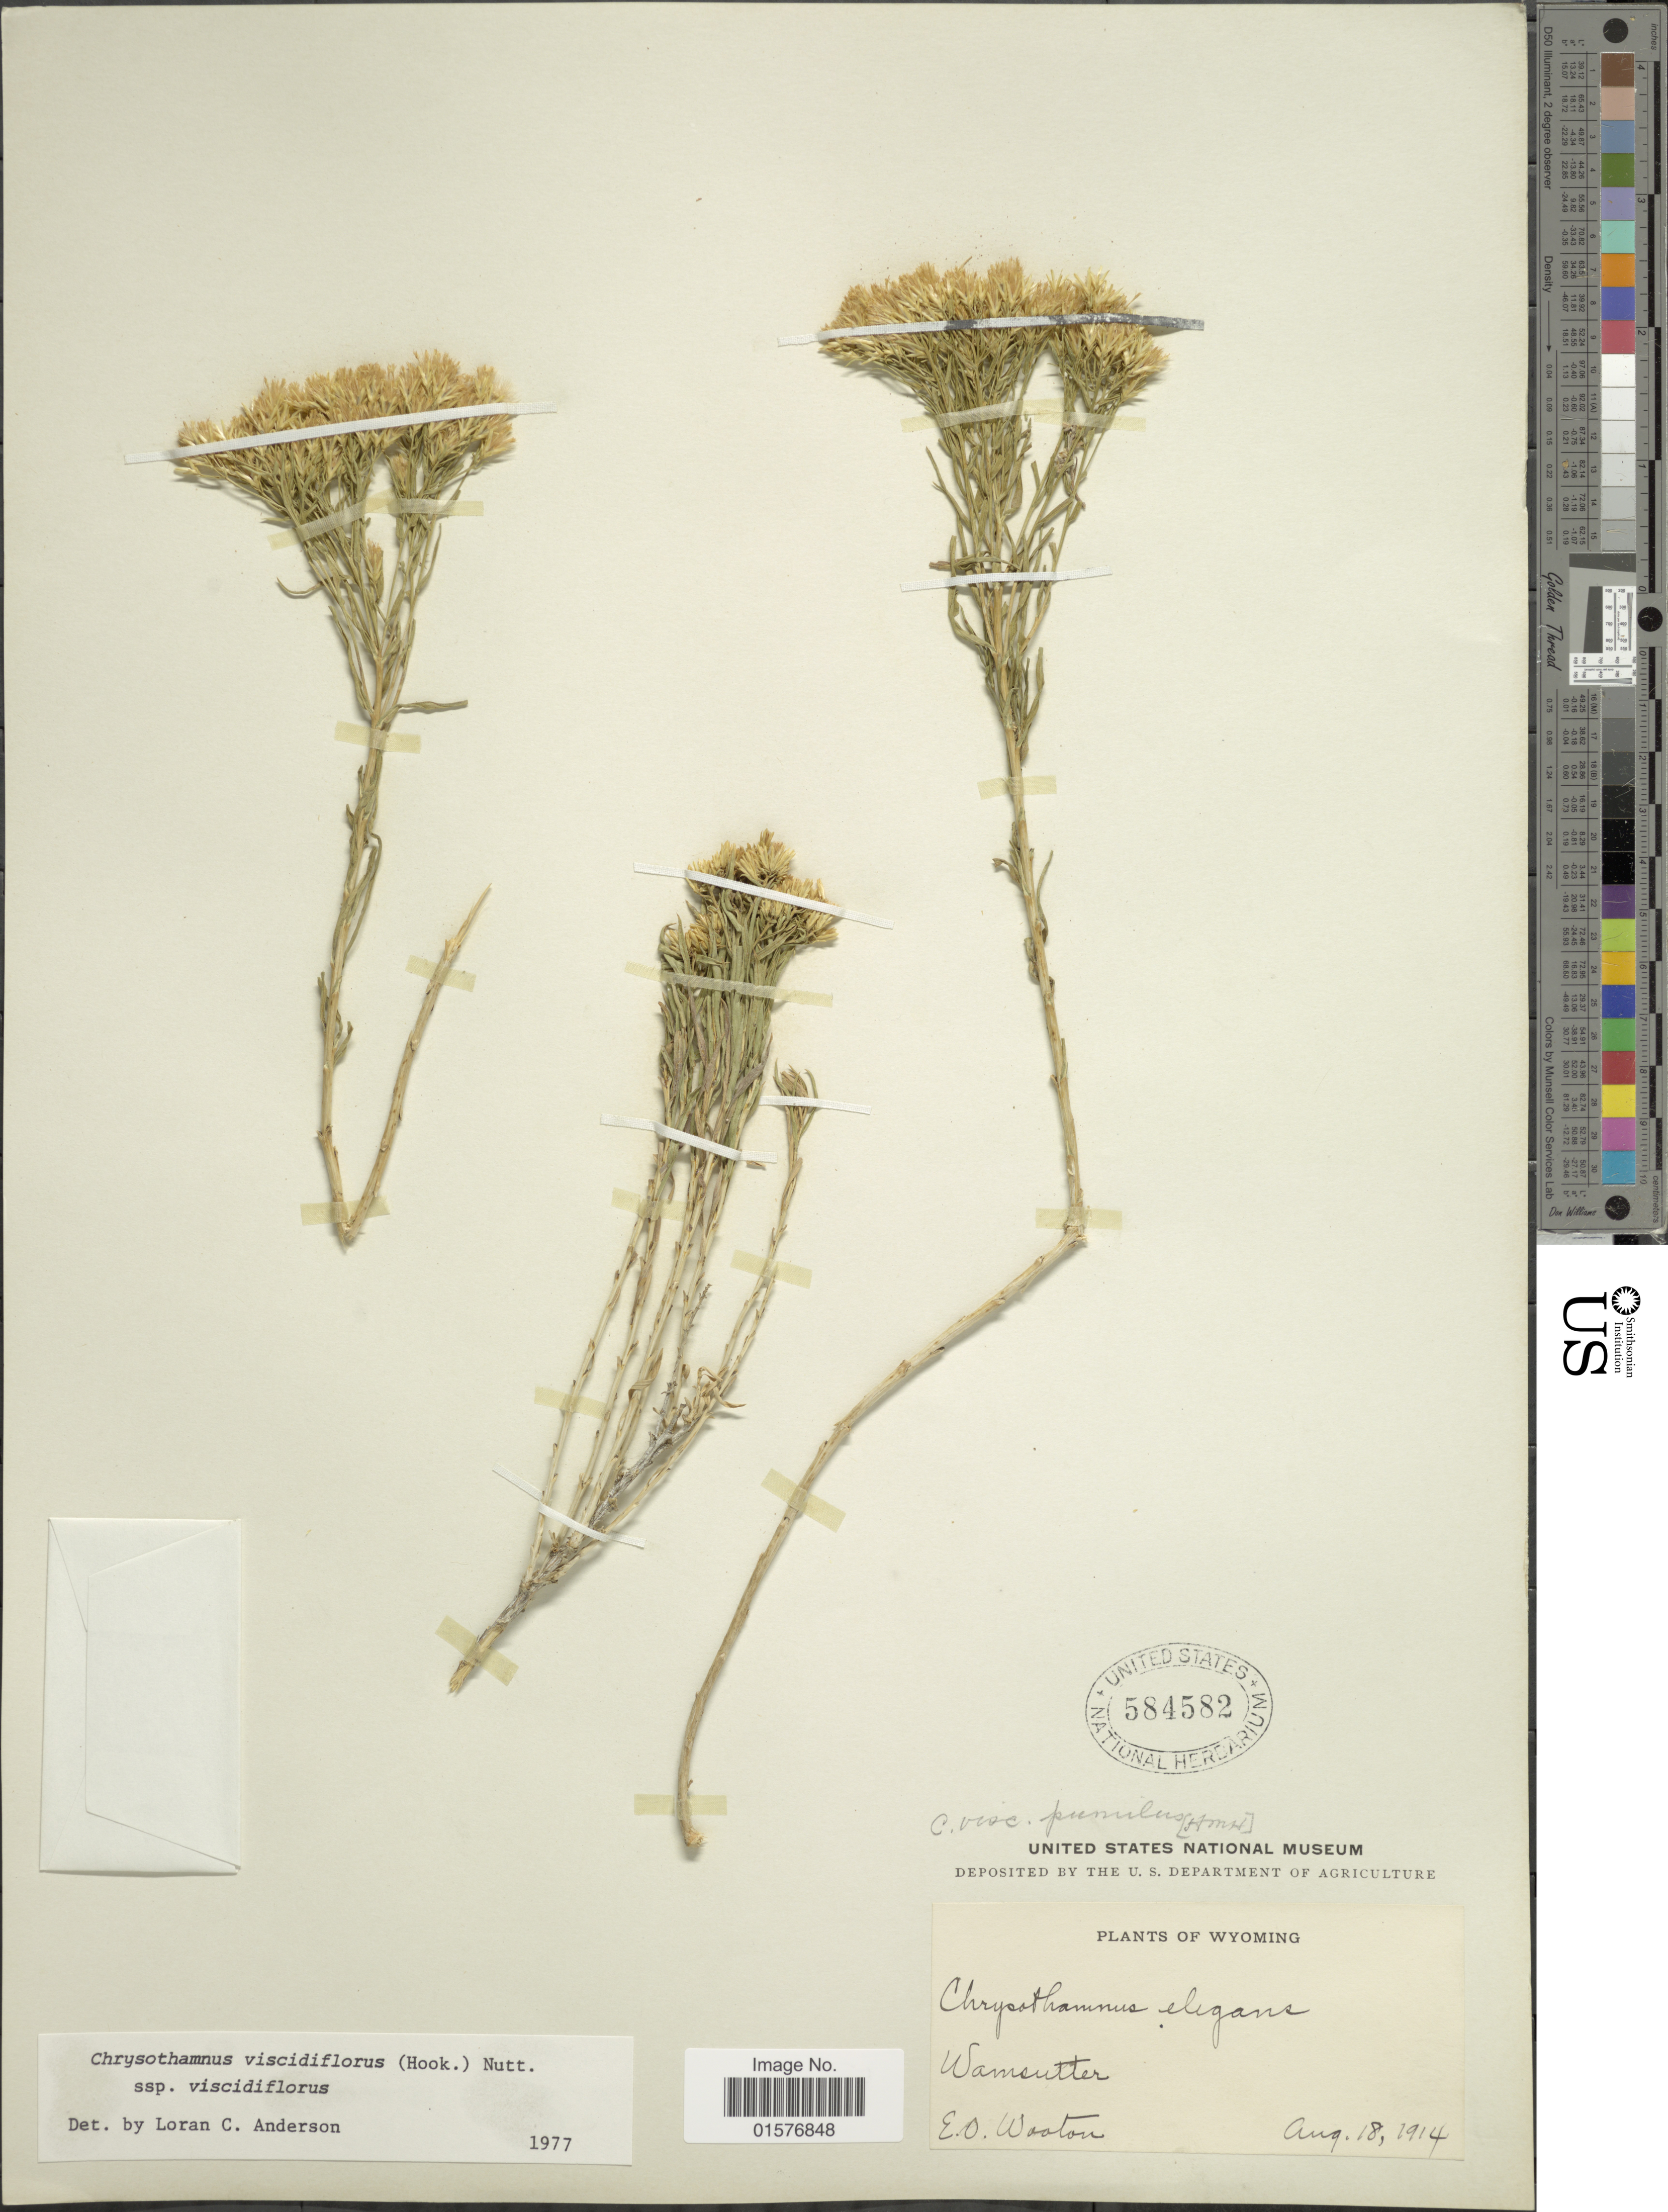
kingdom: Plantae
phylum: Tracheophyta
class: Magnoliopsida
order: Asterales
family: Asteraceae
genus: Chrysothamnus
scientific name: Chrysothamnus viscidiflorus subsp. viscidiflorus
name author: (Hook.) Nutt.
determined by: Urbatsch, Lowell E., Curator (LSU), Louisiana State University (UNITED STATES)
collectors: E. O. Wooton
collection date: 1914-08-18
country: United States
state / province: Wyoming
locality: Wamsutter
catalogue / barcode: US 584582